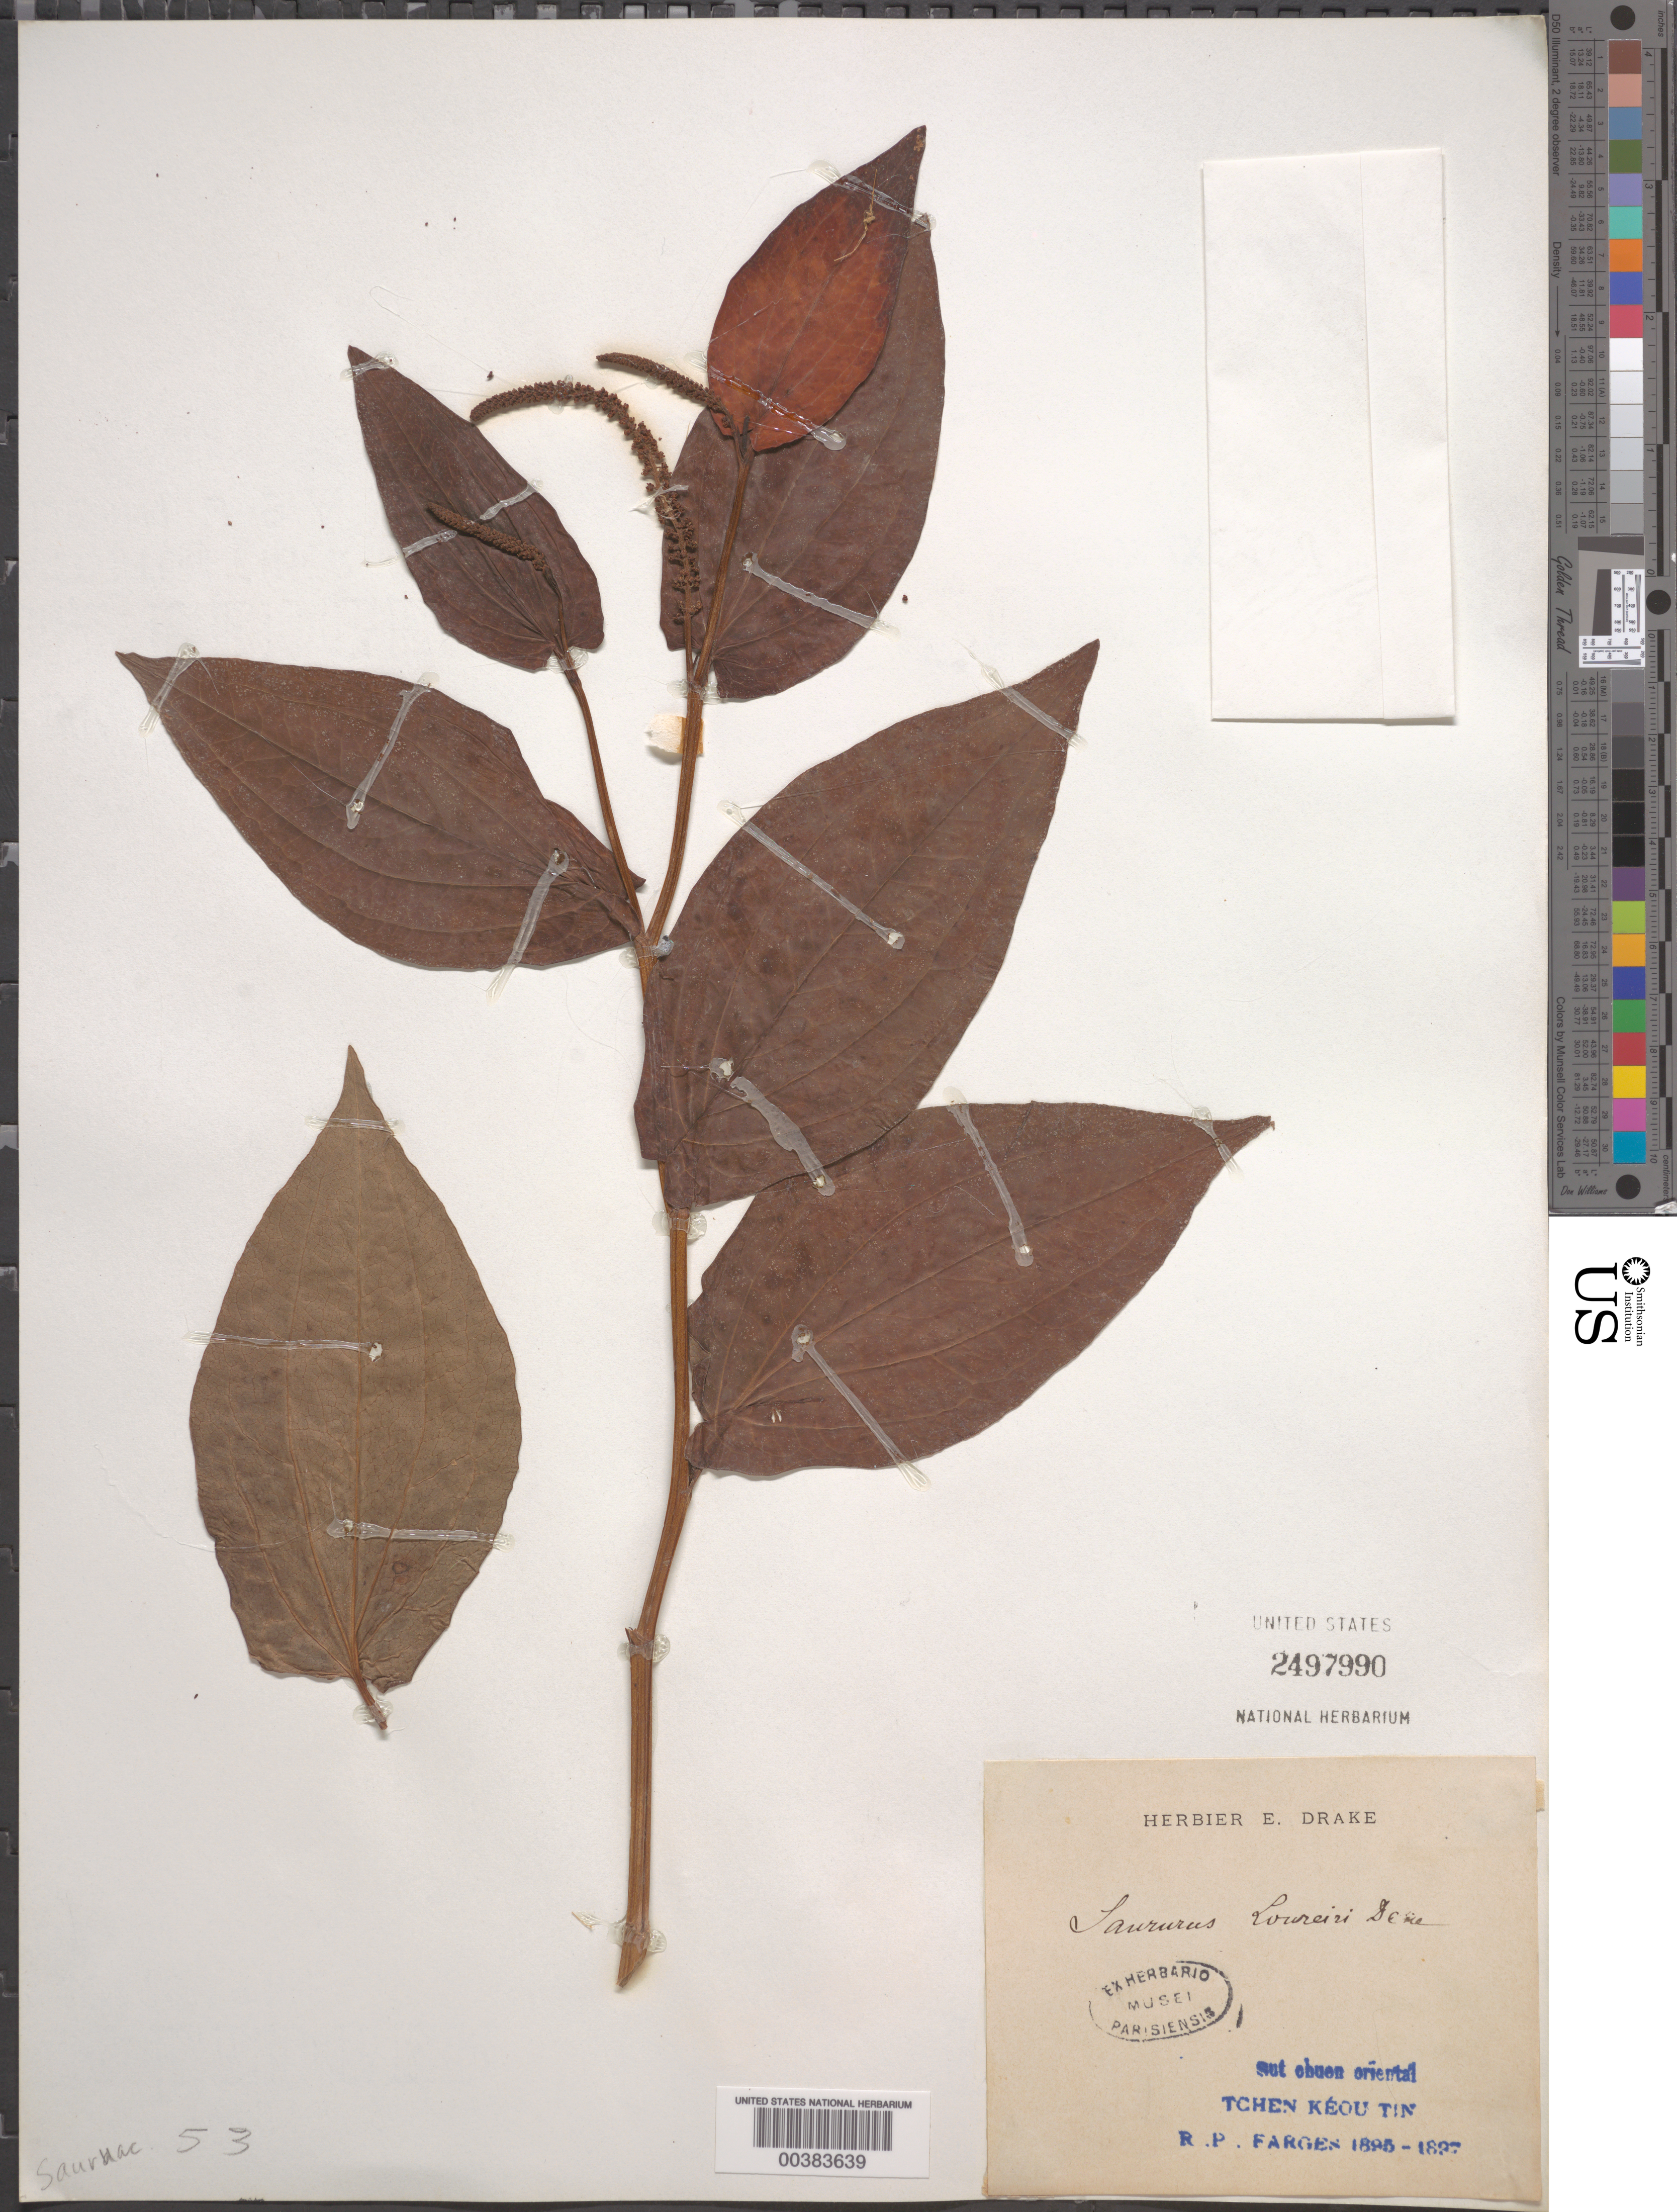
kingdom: Plantae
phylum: Tracheophyta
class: Magnoliopsida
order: Piperales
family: Saururaceae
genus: Saururus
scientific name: Saururus chinensis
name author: (Lour.) Baill.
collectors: P. G. Farges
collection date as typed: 1895 to -- -- 1897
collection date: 1895/1897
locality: Tchen keou tin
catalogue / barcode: US 2497990